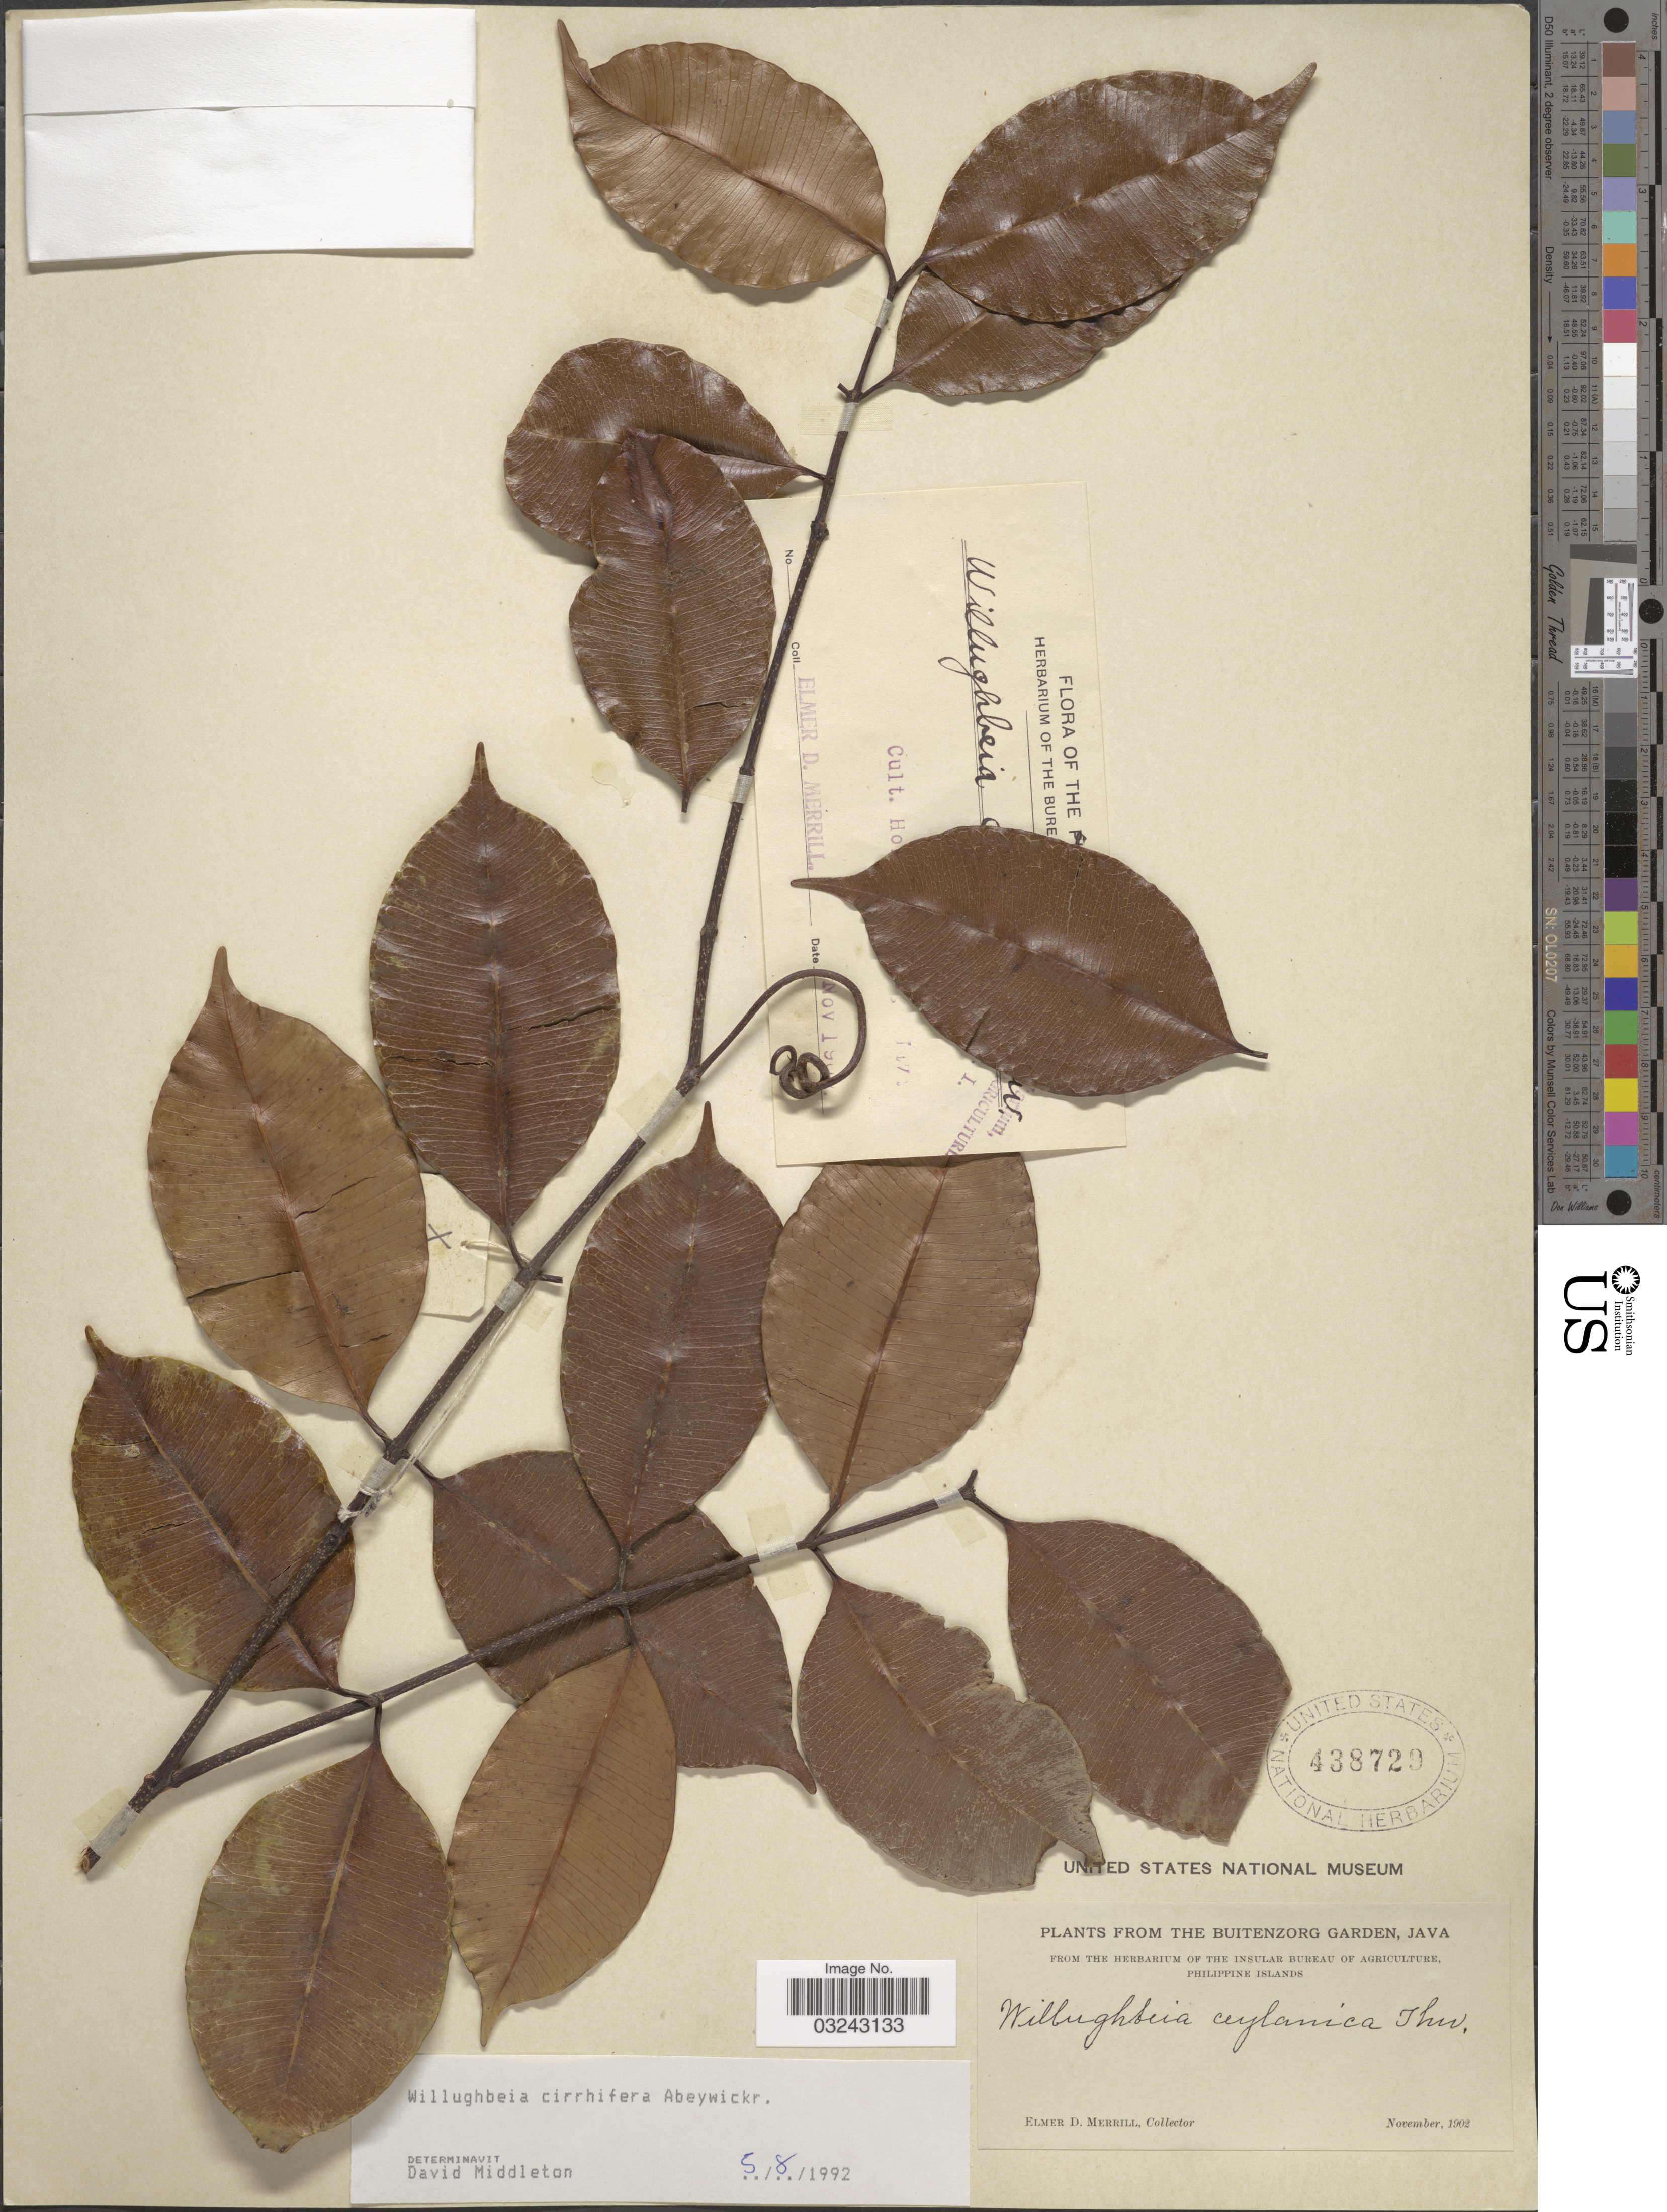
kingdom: Plantae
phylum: Tracheophyta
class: Magnoliopsida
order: Gentianales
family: Apocynaceae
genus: Willughbeia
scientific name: Willughbeia coriacea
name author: Wall.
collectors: E. D. Merrill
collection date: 1902-11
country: Indonesia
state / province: Java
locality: The Buitenzorg Garden. Cult. Ho [illegible text].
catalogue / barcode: US 438729